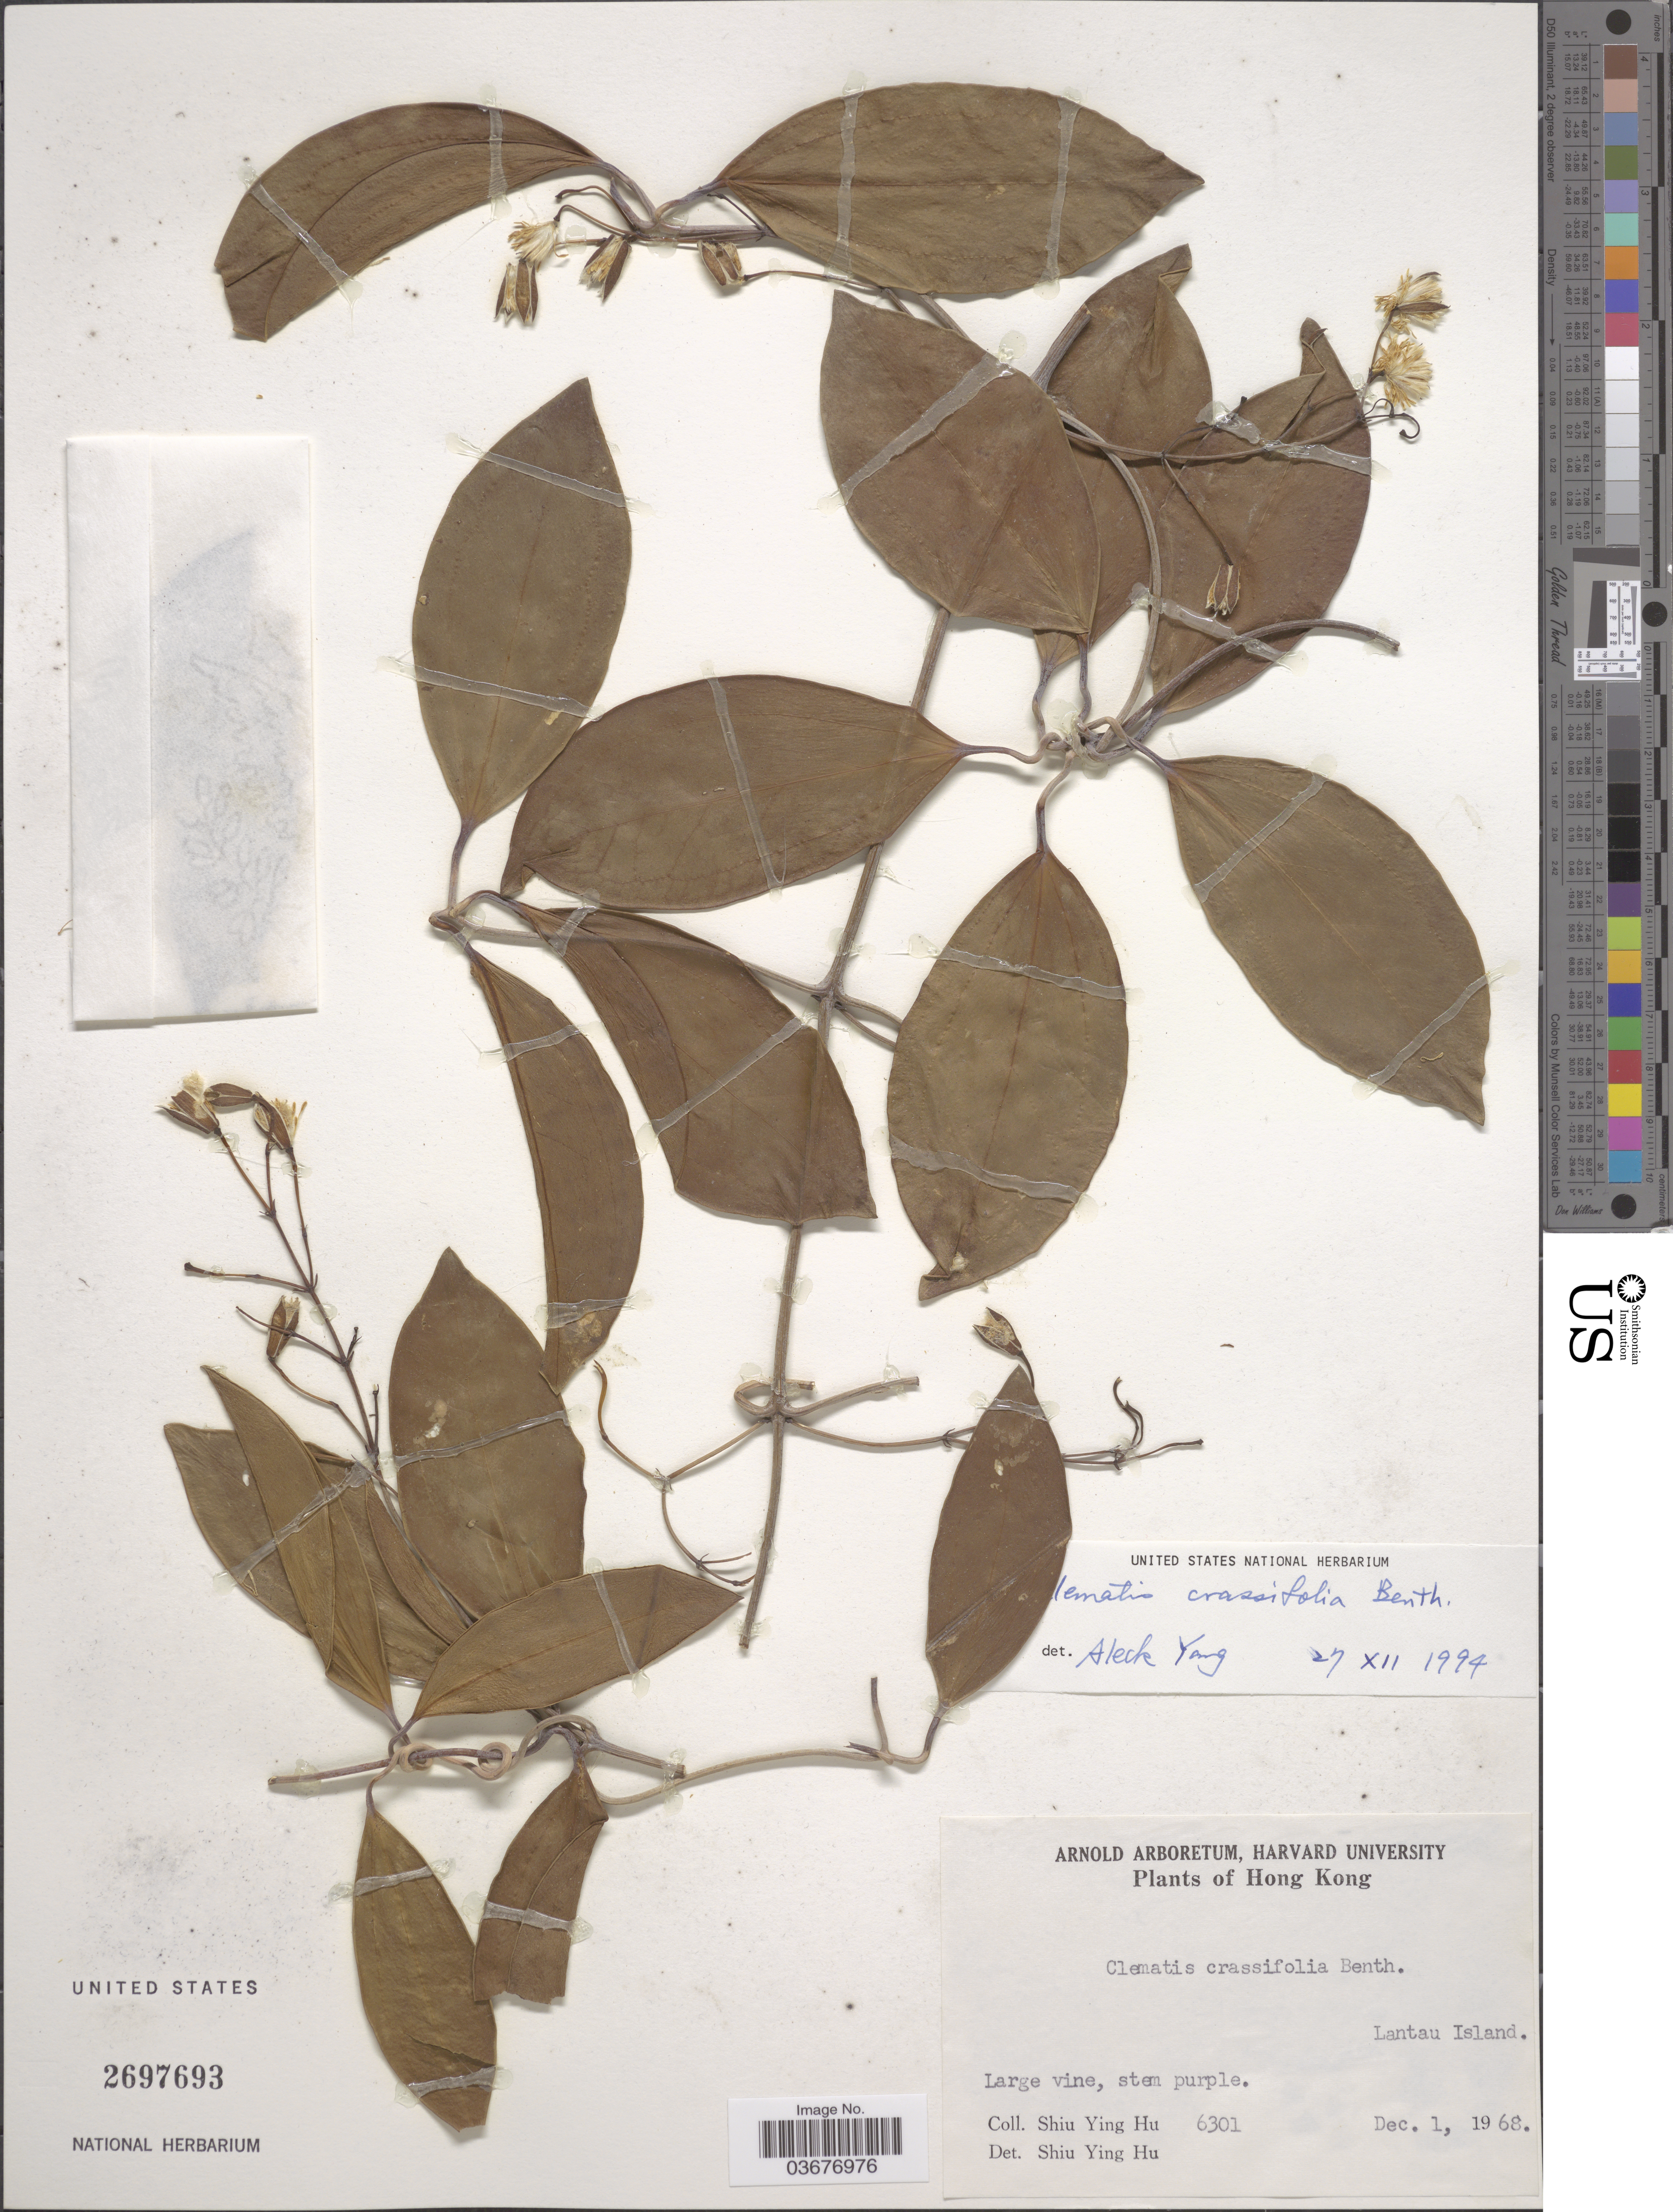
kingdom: Plantae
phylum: Tracheophyta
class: Magnoliopsida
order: Ranunculales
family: Ranunculaceae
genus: Clematis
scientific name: Clematis crassifolia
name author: Benth.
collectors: S. Y. Hu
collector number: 6301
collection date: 1968-12-01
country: China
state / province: Hong Kong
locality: Lantau Island.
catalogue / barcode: US 2697693